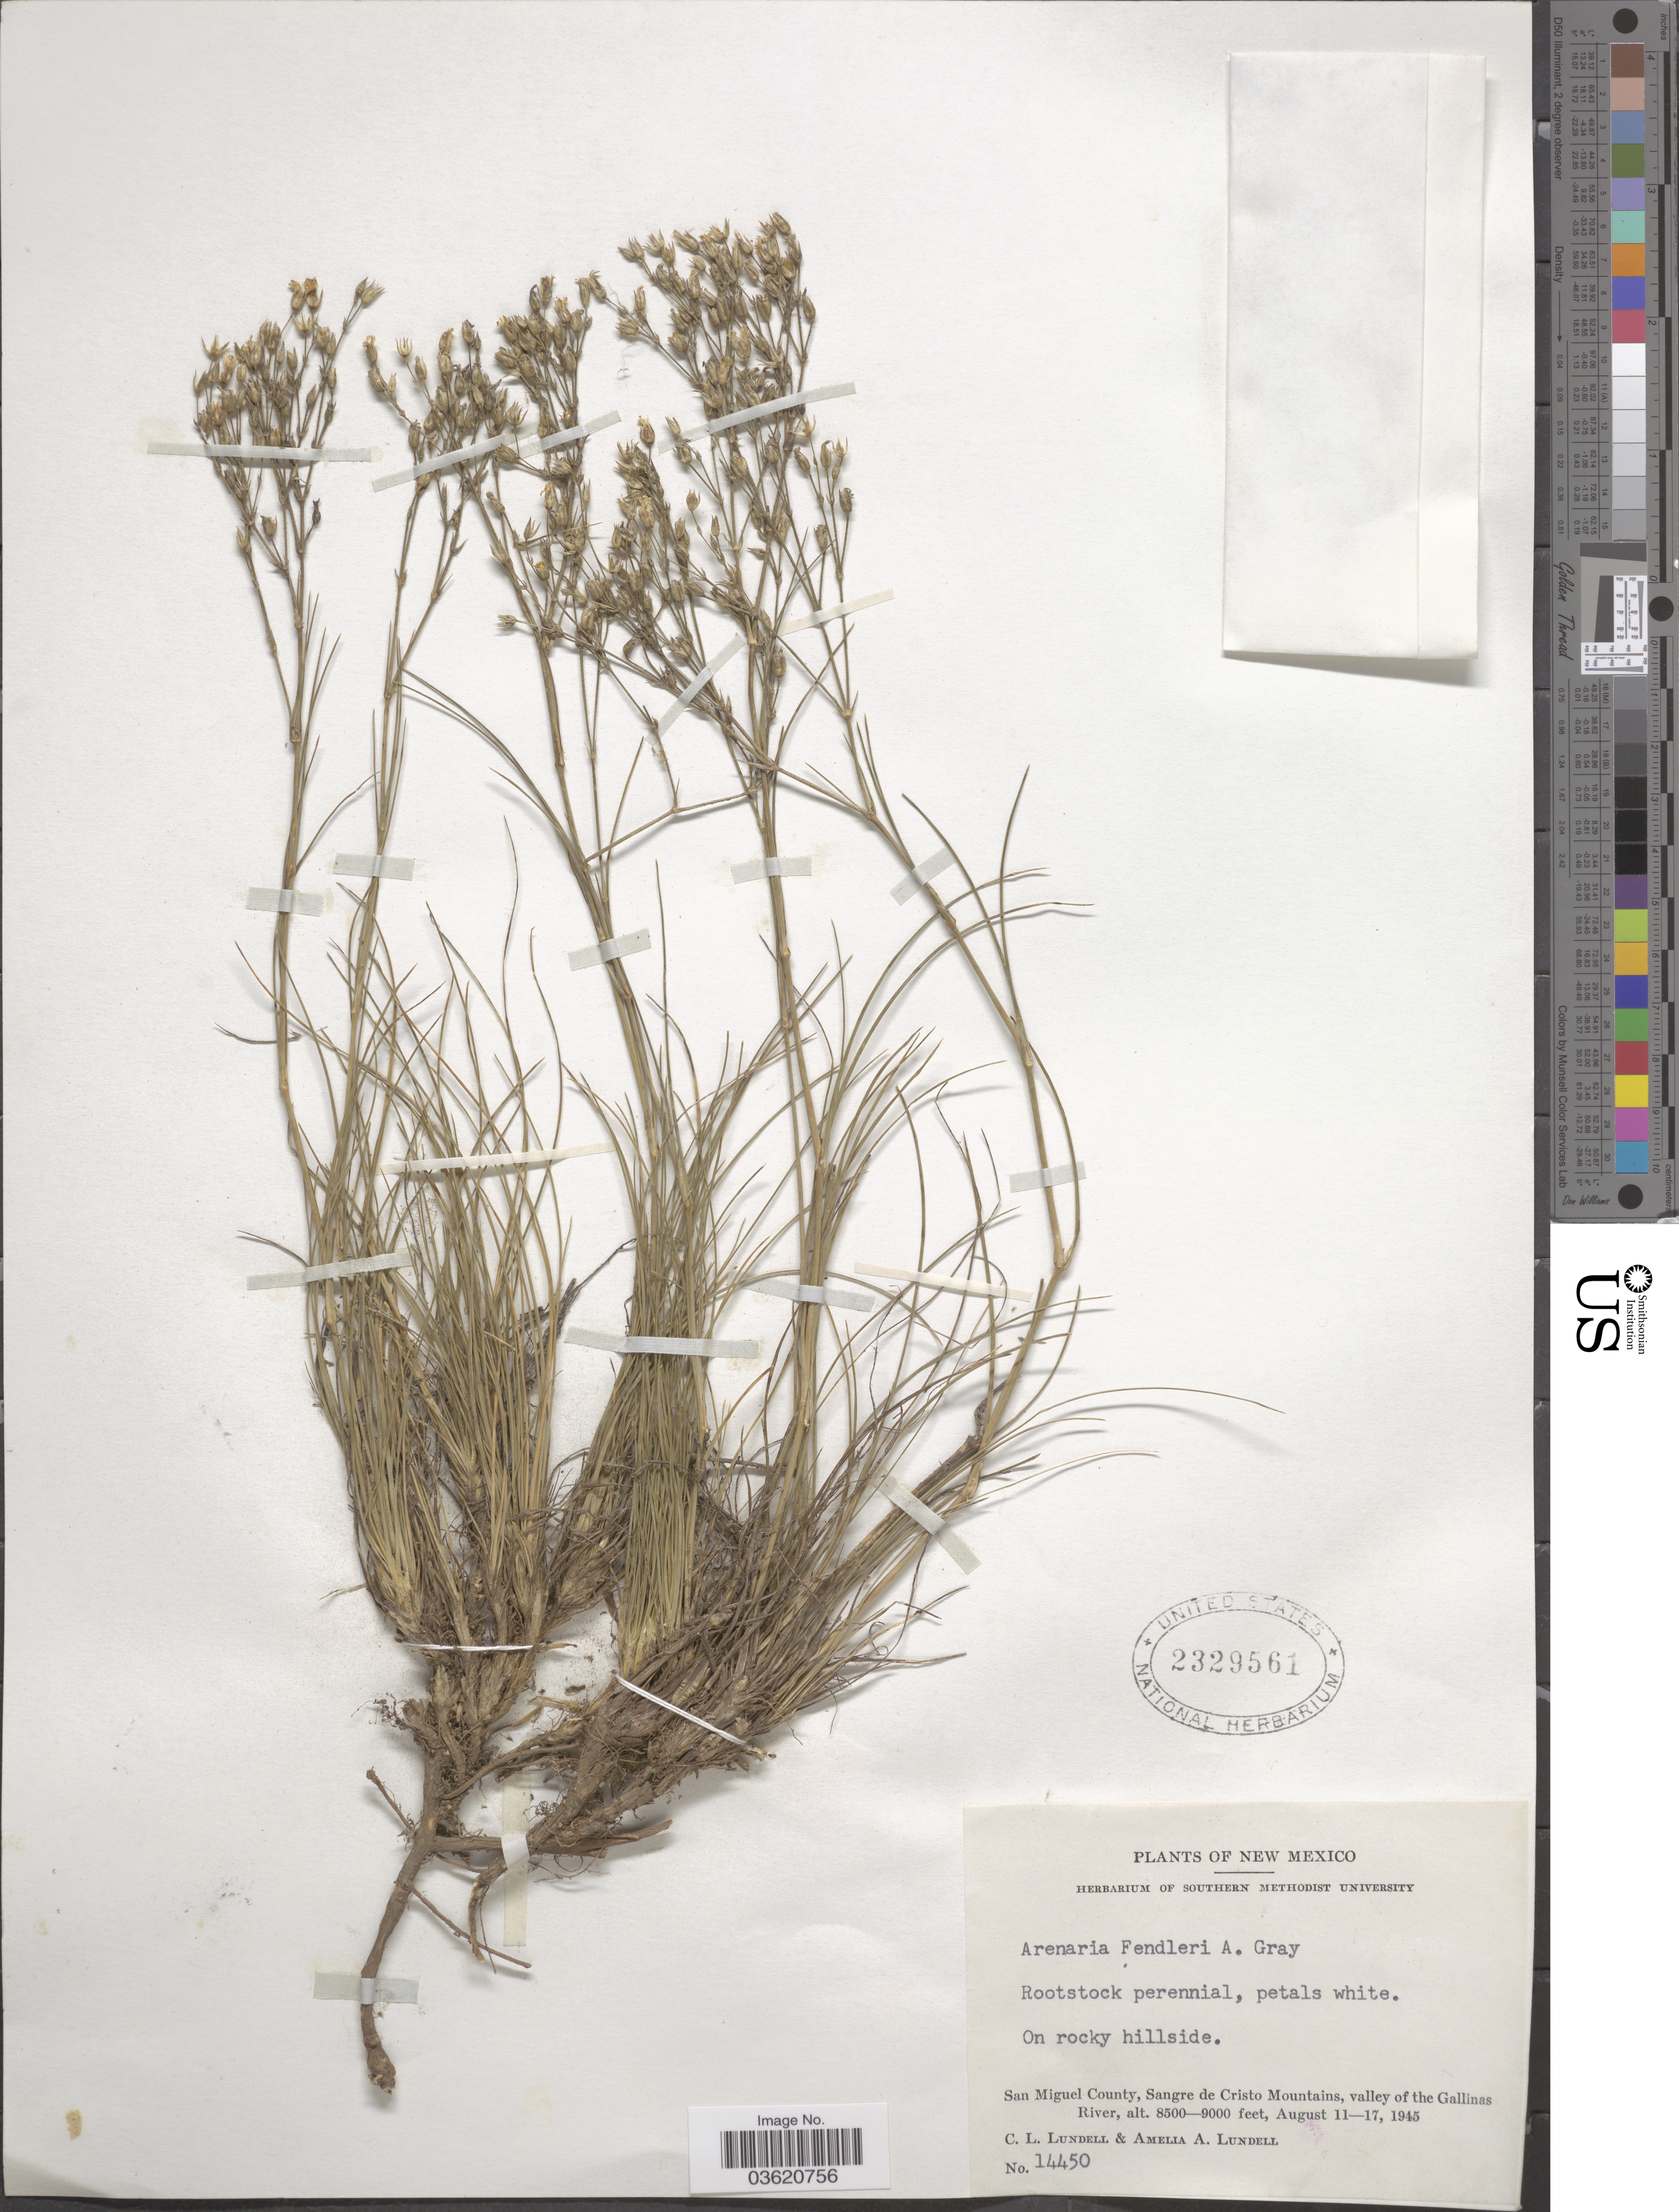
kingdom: Plantae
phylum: Tracheophyta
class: Magnoliopsida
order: Caryophyllales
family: Caryophyllaceae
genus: Eremogone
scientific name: Eremogone fendleri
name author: (A. Gray) Ikonn.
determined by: U.S. National Herbarium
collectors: C. L. Lundell & A. A. Lundell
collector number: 14450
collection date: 1945-08-11/1945-08-17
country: United States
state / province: New Mexico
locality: San Miguel County, Sangre de Cristo Mountains, valley of the Gallinas River.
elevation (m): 2591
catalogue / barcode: US 2329561